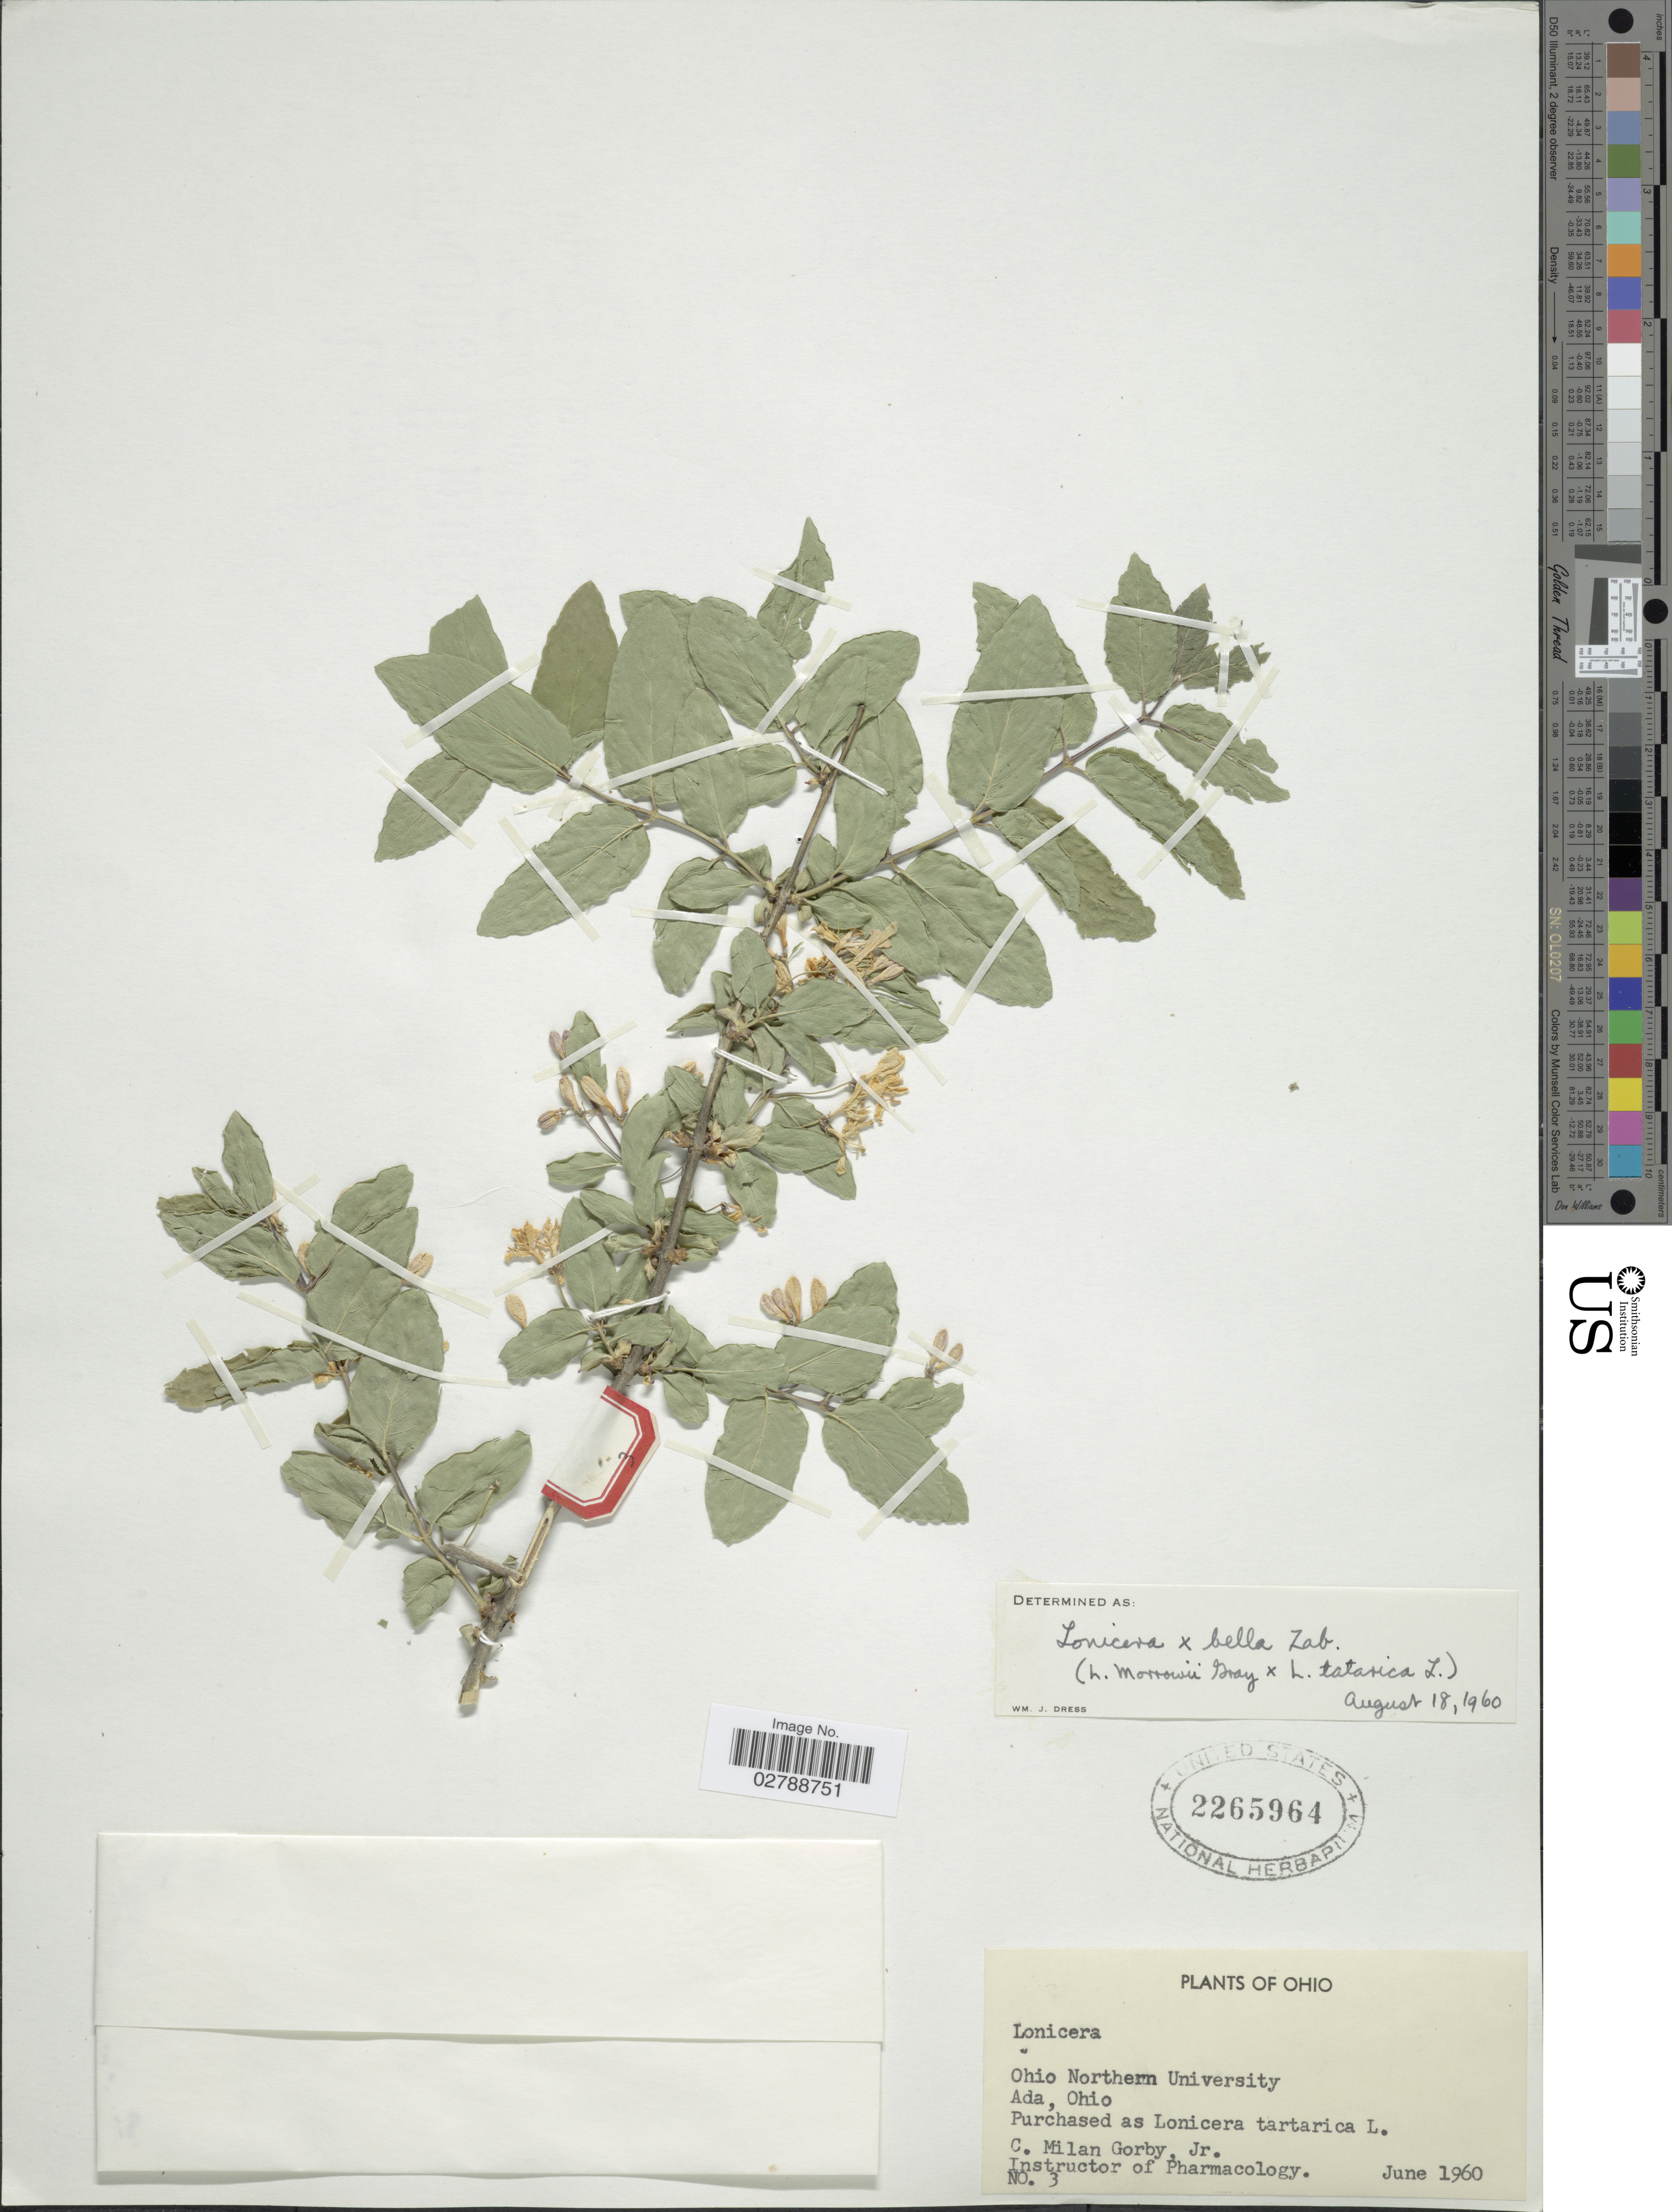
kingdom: Plantae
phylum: Tracheophyta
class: Magnoliopsida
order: Dipsacales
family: Caprifoliaceae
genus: Lonicera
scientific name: Lonicera x bella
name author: Zabel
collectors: C. Gorby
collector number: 3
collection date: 1960-06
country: United States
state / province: Ohio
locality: Ohio Northern University. Ada, Ohio.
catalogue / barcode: US 2265964